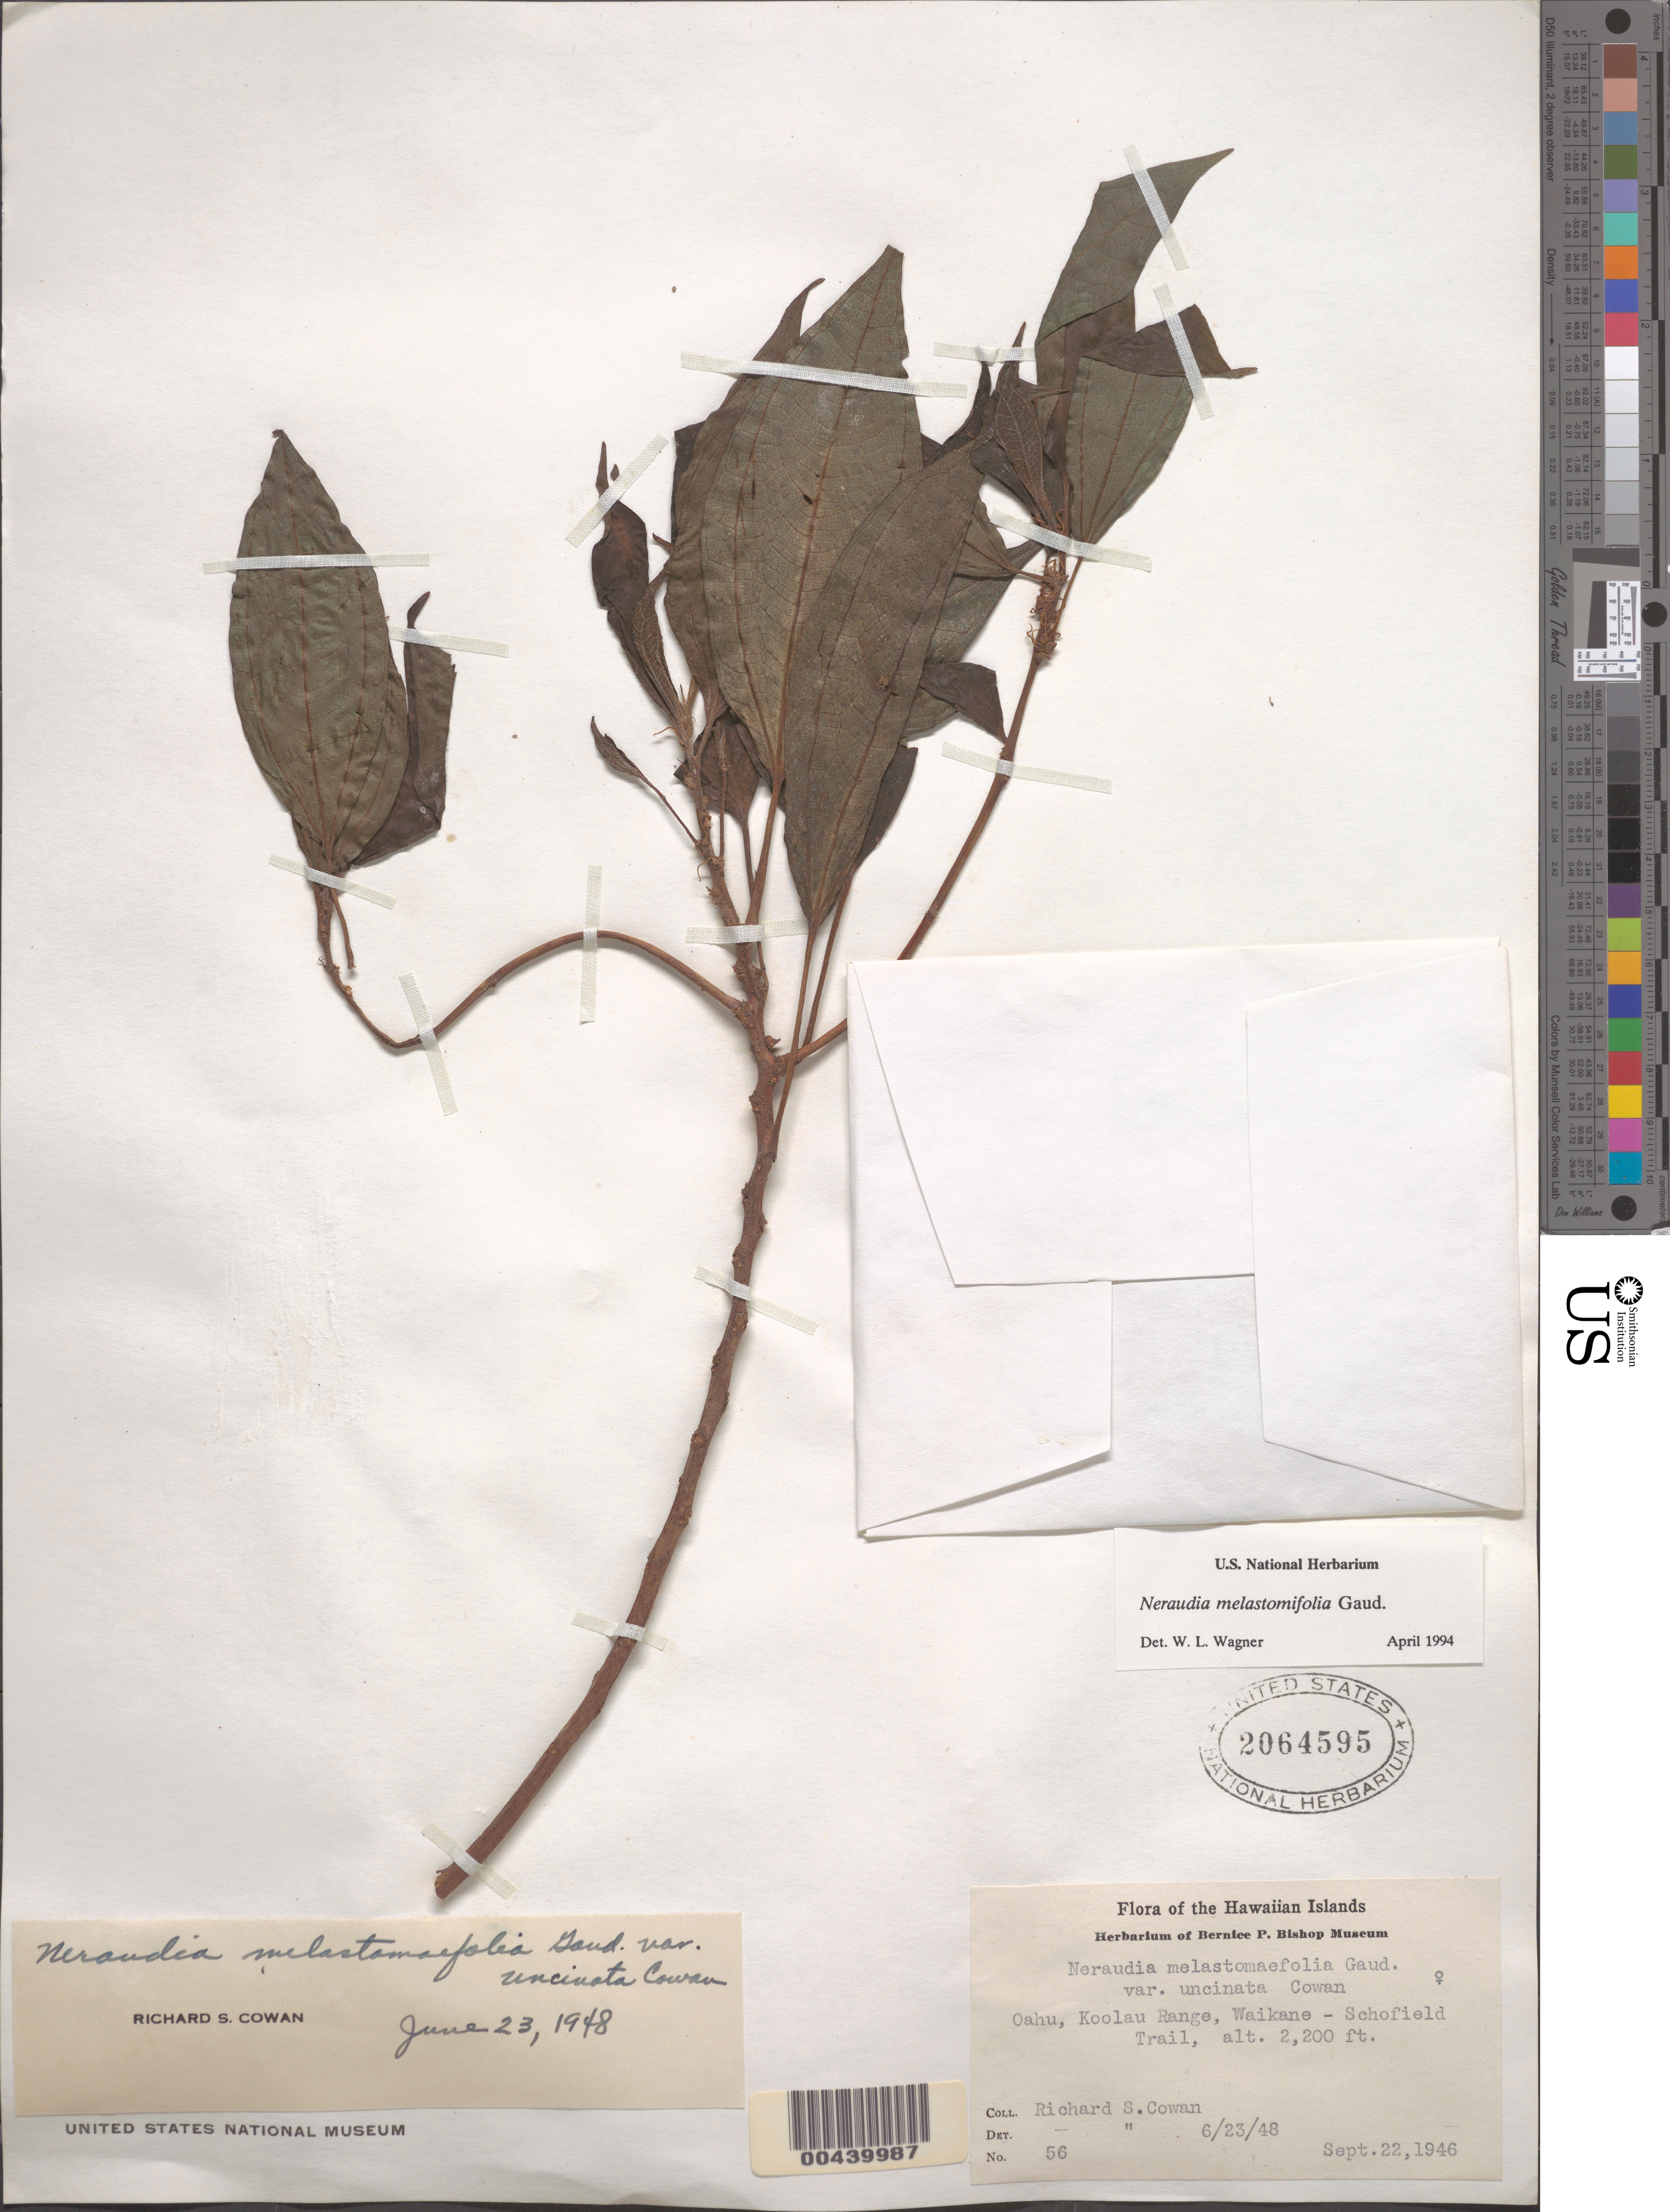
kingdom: Plantae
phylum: Tracheophyta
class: Magnoliopsida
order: Rosales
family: Urticaceae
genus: Neraudia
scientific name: Neraudia melastomifolia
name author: Gaudich.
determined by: Wagner, W. L., (BOT), Smithsonian Institution - National Museum of Natural History (UNITED STATES)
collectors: R. S. Cowan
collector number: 56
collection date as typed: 22 Sep 1946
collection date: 1946-09-22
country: United States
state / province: Hawaii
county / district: Honolulu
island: Oahu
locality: Koolau Range, Waikane-Schofield Trail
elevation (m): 671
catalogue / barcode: US 2064595